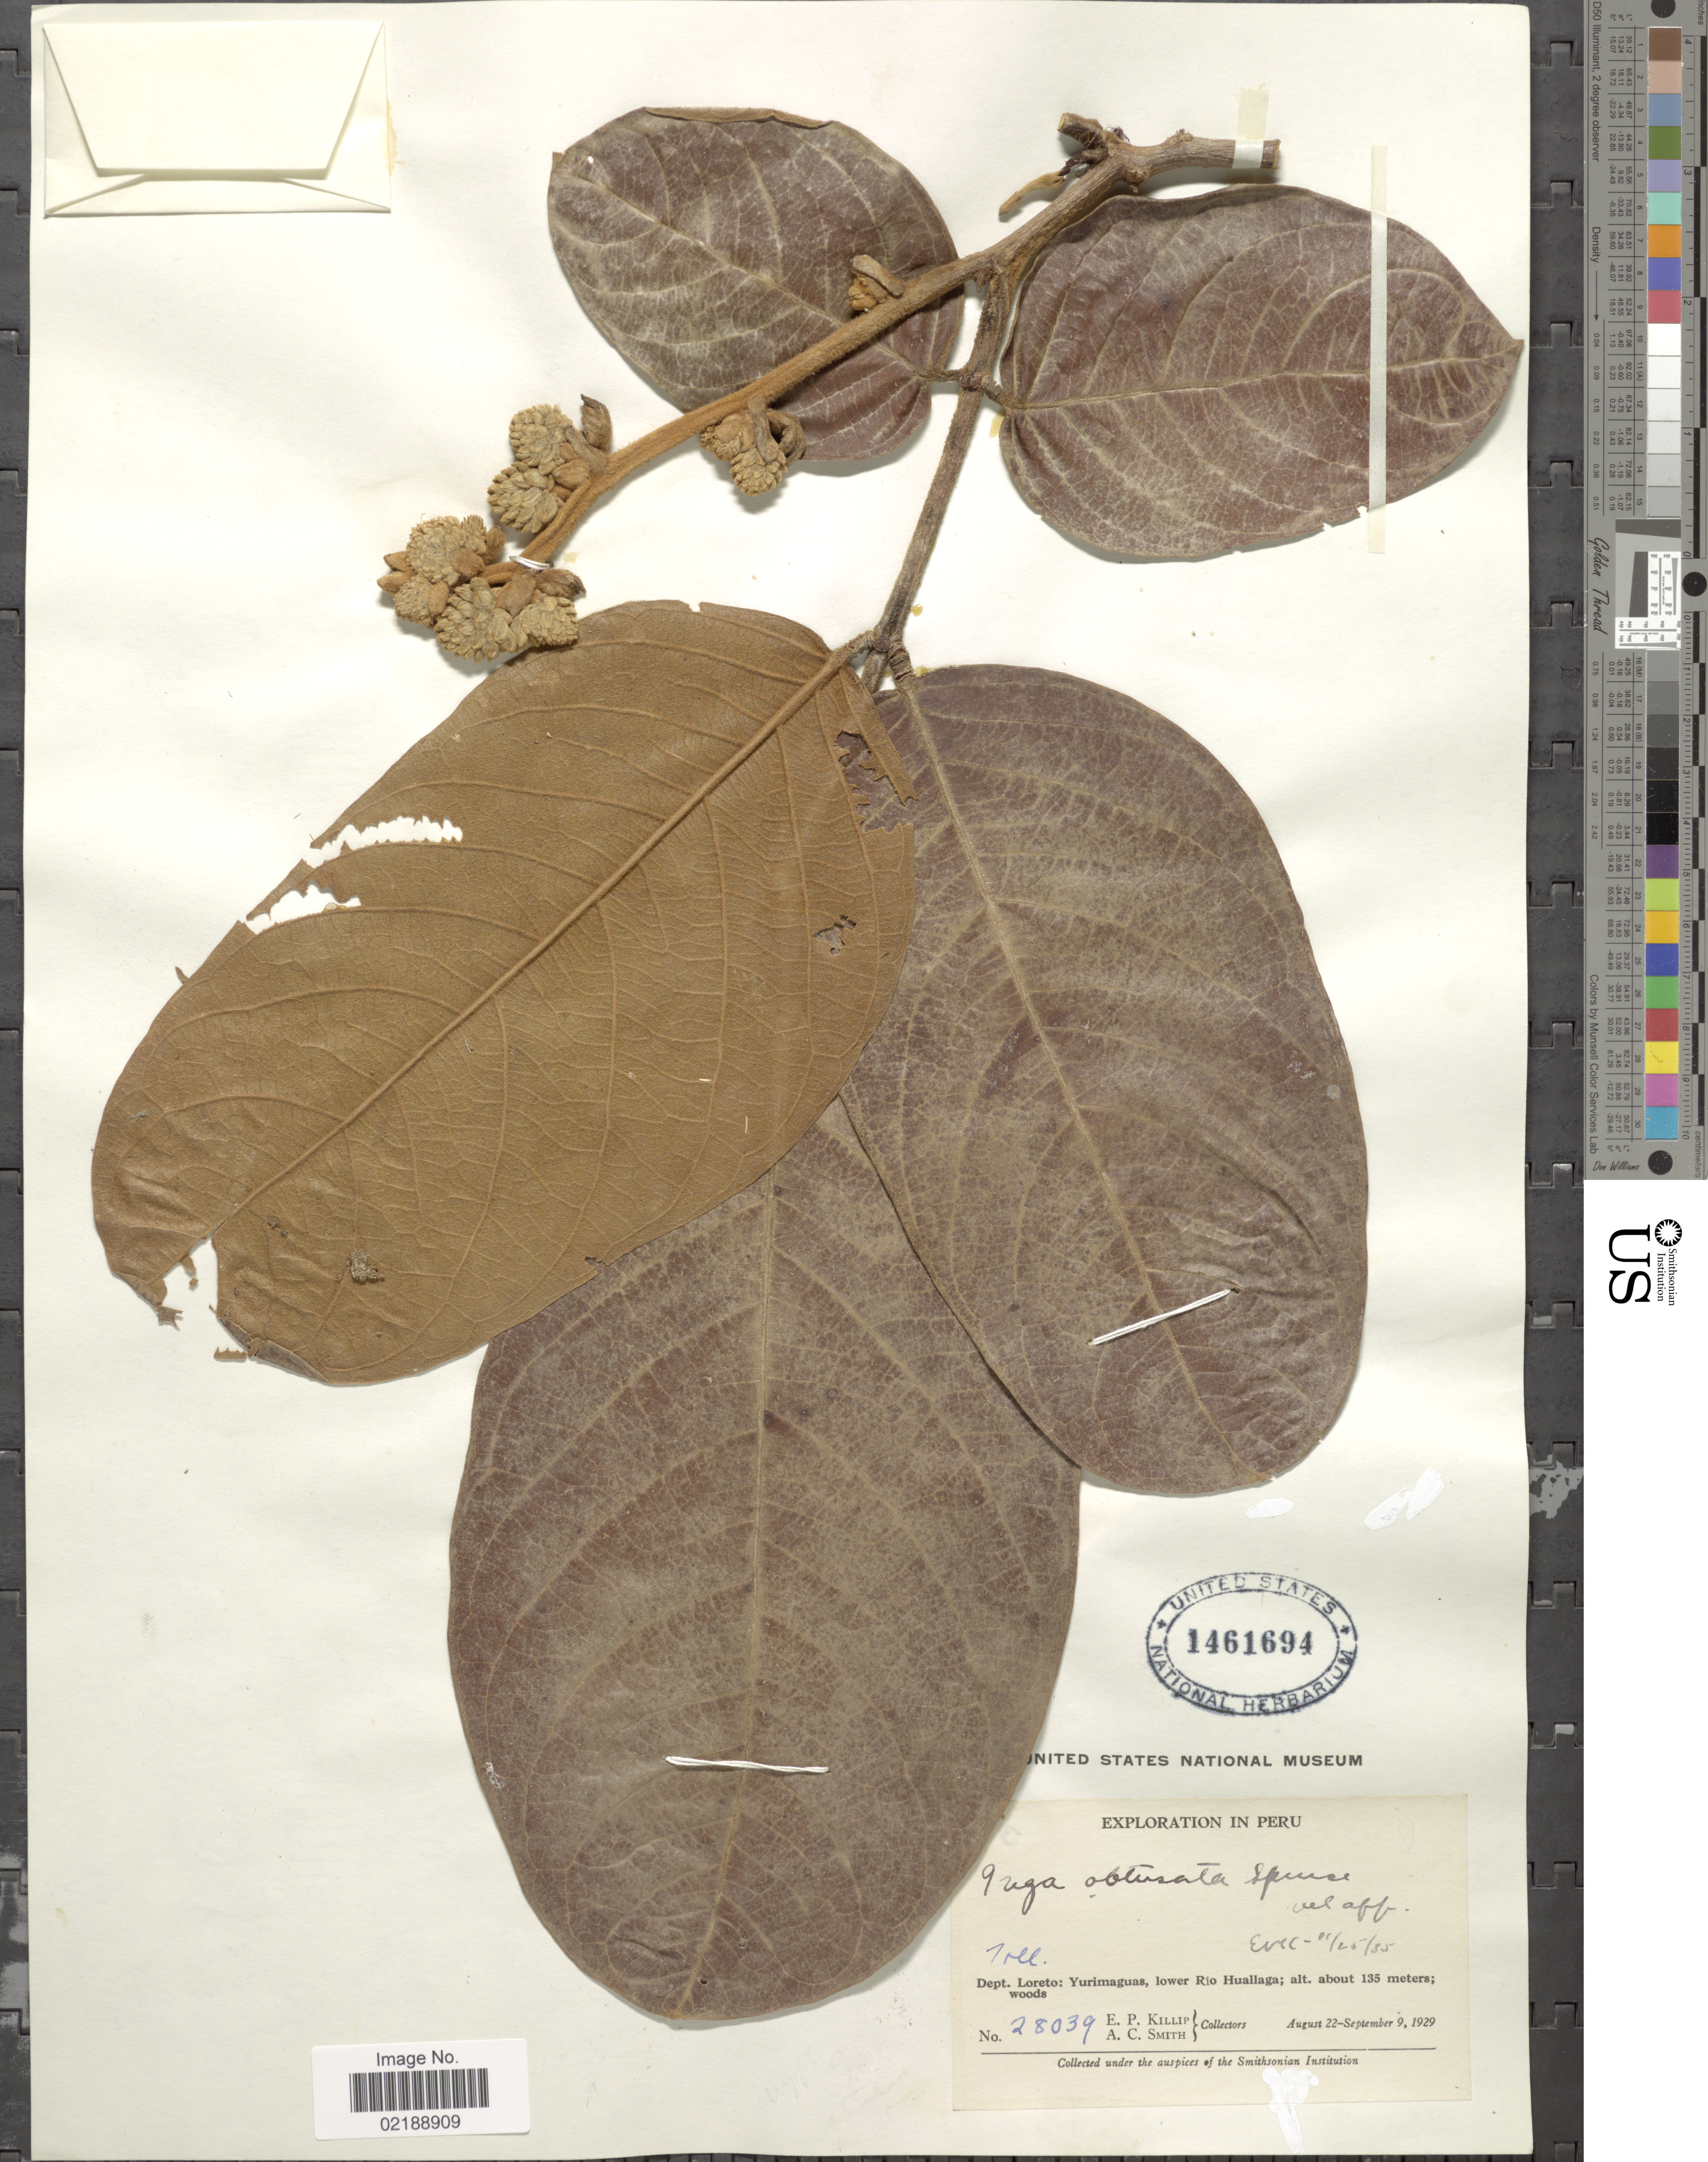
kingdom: Plantae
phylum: Tracheophyta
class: Magnoliopsida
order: Fabales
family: Fabaceae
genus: Inga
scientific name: Inga obtusata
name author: Spruce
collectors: E. P. Killip & A. C. Smith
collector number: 28039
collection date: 1929-08-22/1929-09-09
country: Peru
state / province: Loreto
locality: Dept. Loreto: Yurimaguas, lower Río Huallaga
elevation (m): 135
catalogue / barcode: US 1461694